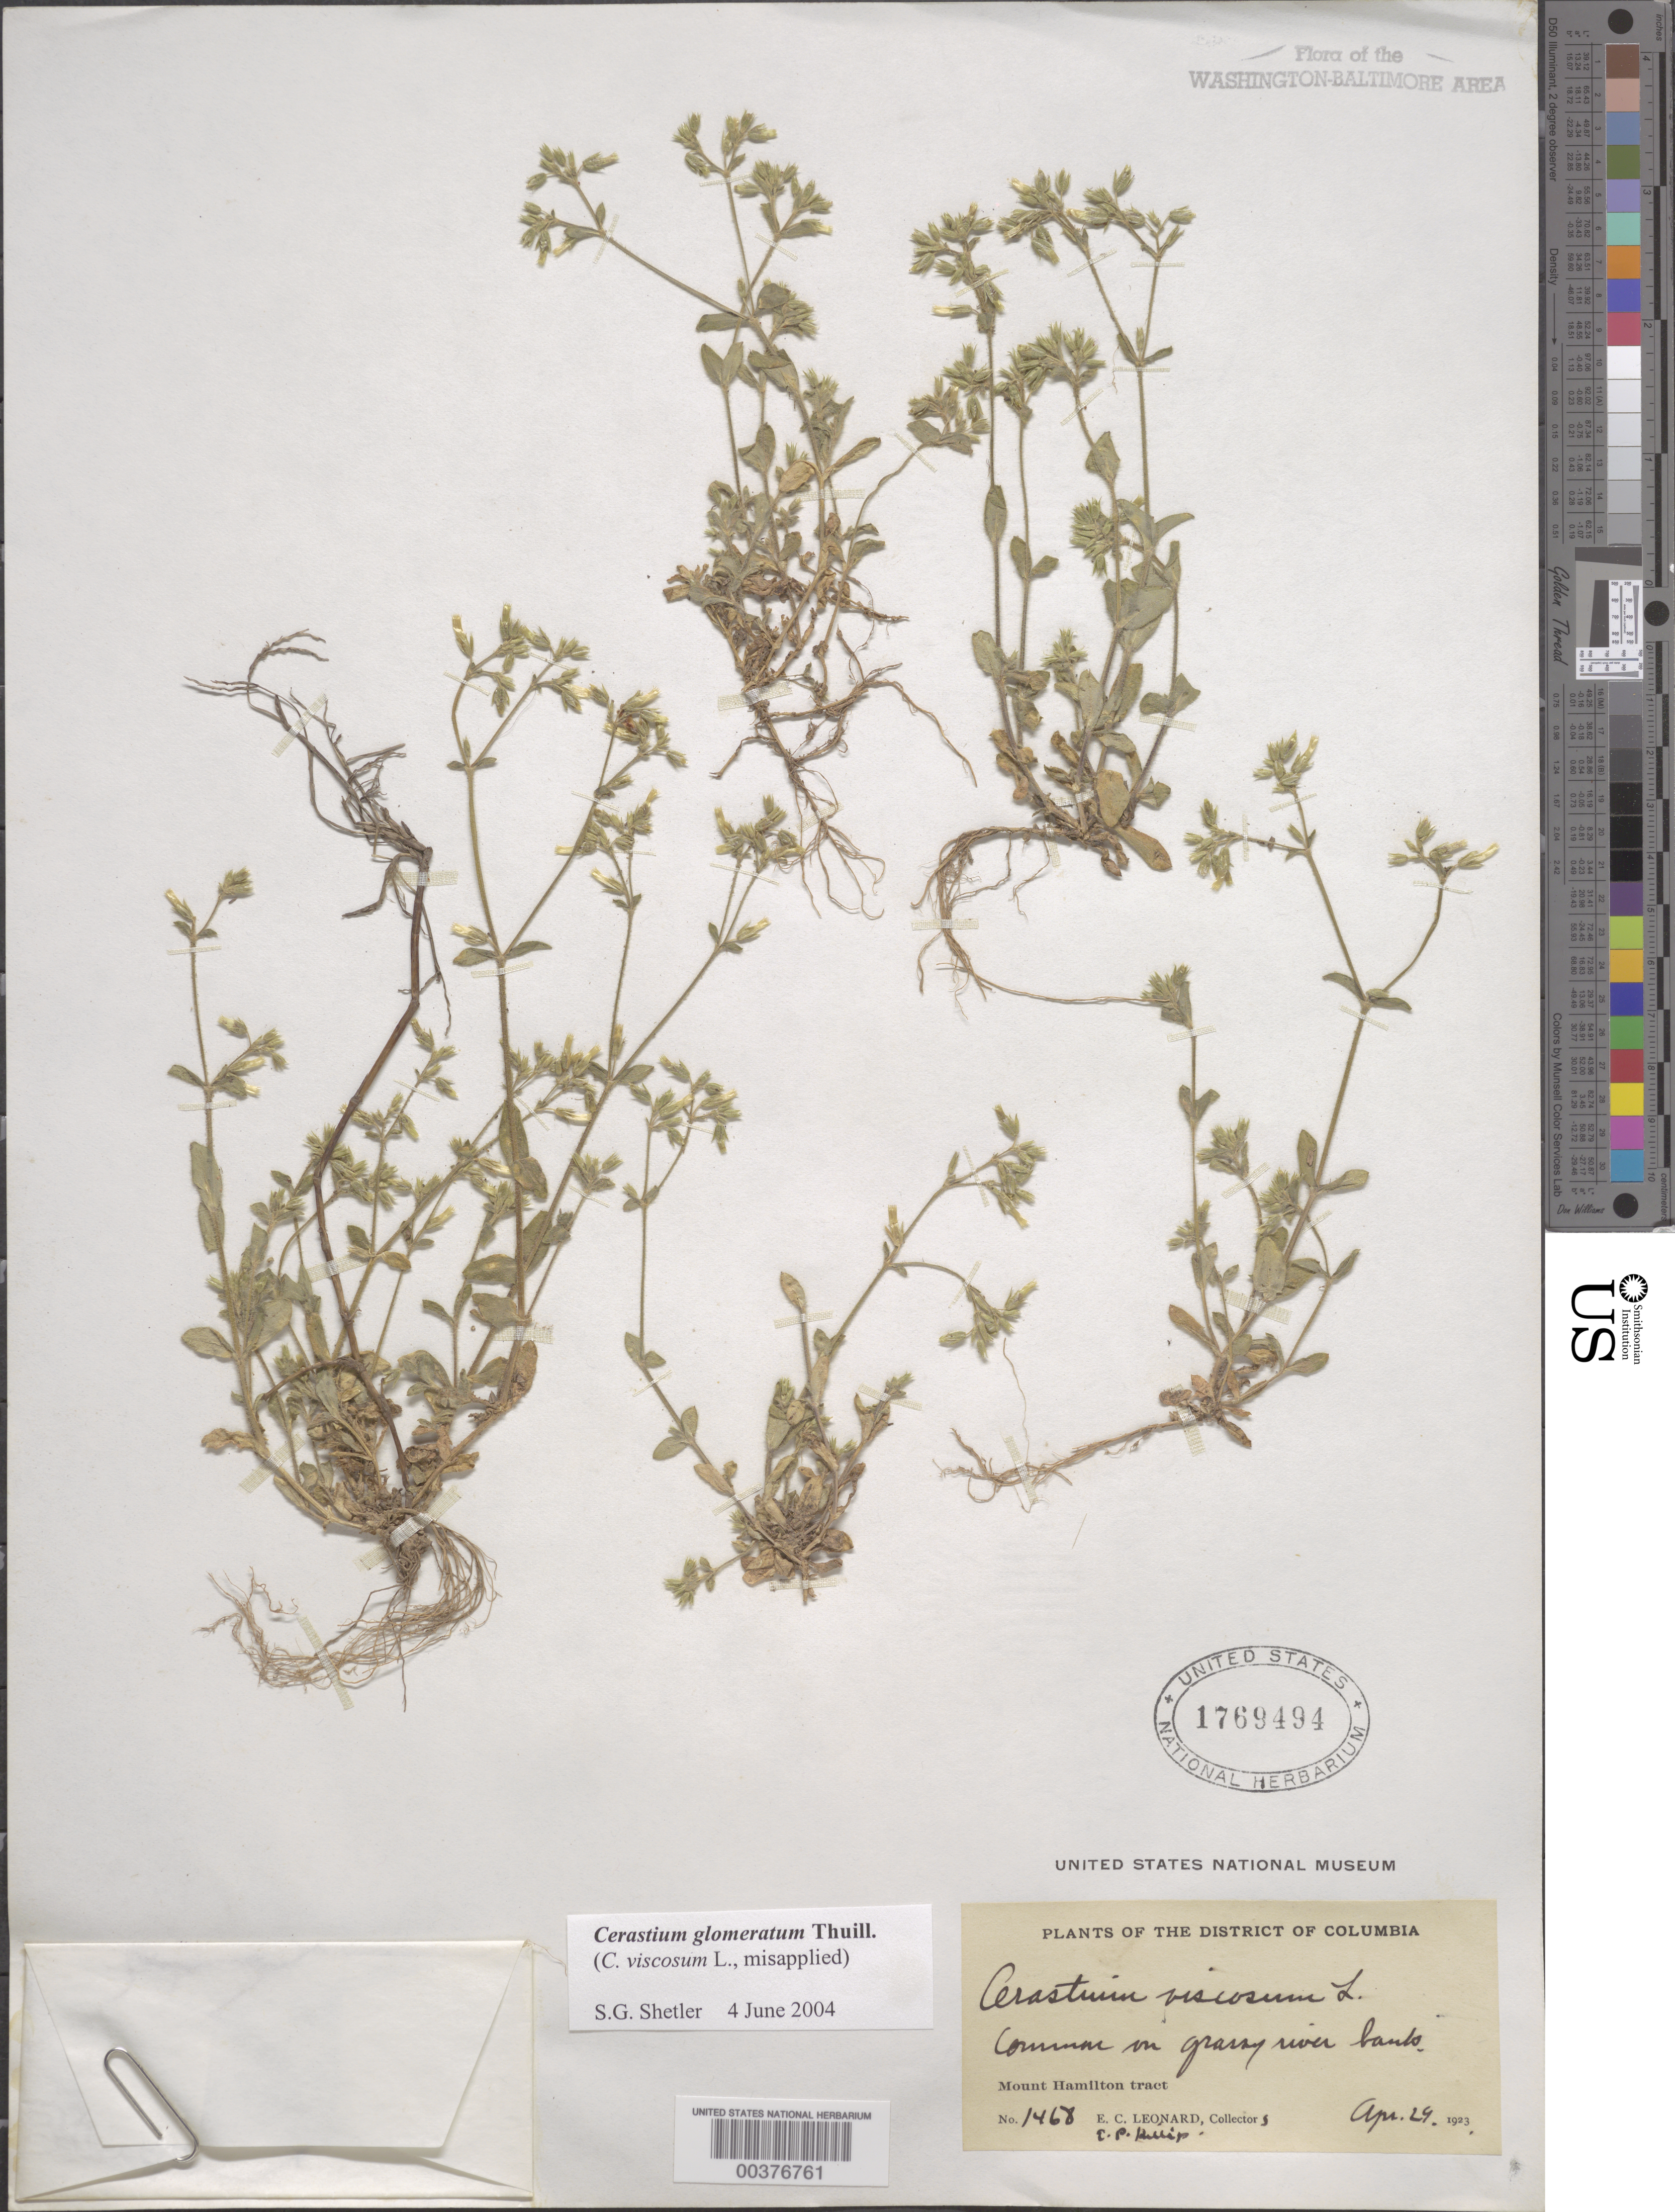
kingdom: Plantae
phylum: Tracheophyta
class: Magnoliopsida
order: Caryophyllales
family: Caryophyllaceae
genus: Cerastium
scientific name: Cerastium glomeratum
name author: Thuill.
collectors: E. C. Leonard & E. P. Killip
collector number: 1468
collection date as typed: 29 Apr 1923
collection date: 1923-04-29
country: United States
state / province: District of Columbia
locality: Mount Hamilton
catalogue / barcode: US 1769494